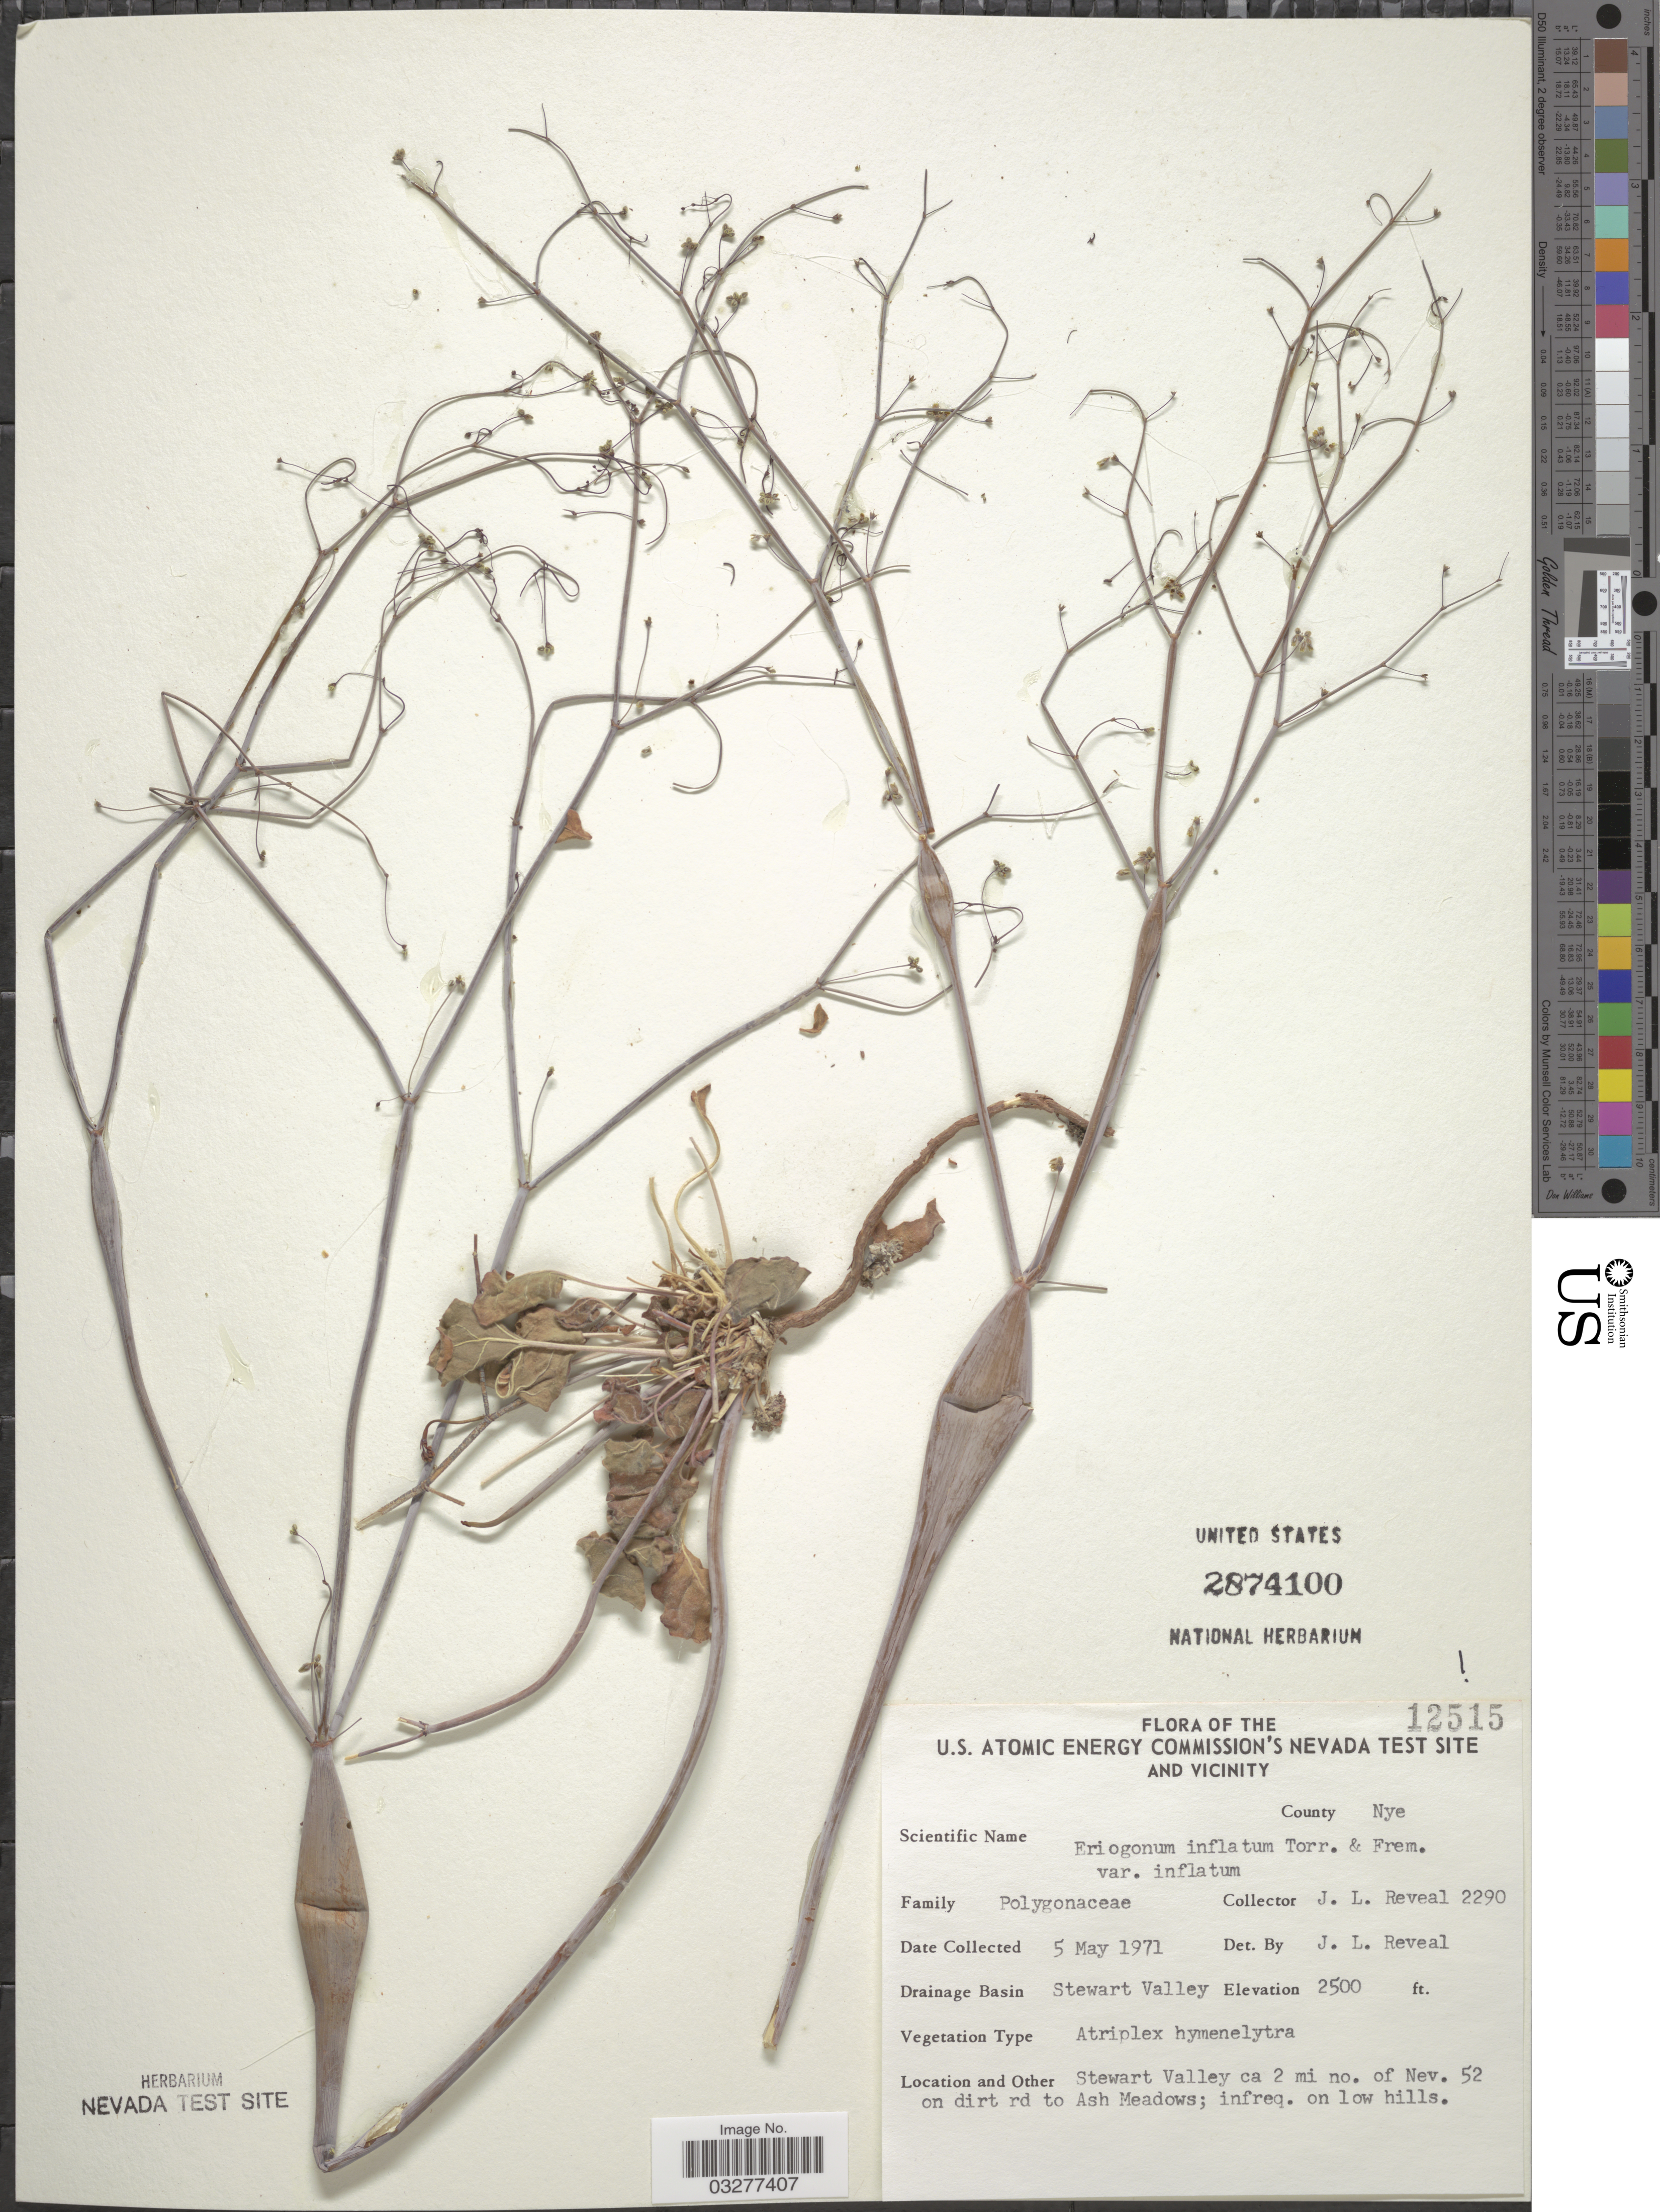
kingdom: Plantae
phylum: Tracheophyta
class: Magnoliopsida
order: Caryophyllales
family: Polygonaceae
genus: Eriogonum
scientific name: Eriogonum inflatum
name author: Torr. & Frém.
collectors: J. L. Reveal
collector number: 2290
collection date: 1971-05-05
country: United States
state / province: Nevada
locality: U. S. Atomic Energy Commission's Nevada Test Site and Vicinity. County Nye. Drainage Basin Stewart Valley. Stewart Valley ca 2 mi no. of Nev. 52 on dirt rd to Ash Meadows.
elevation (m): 762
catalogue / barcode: US 2874100